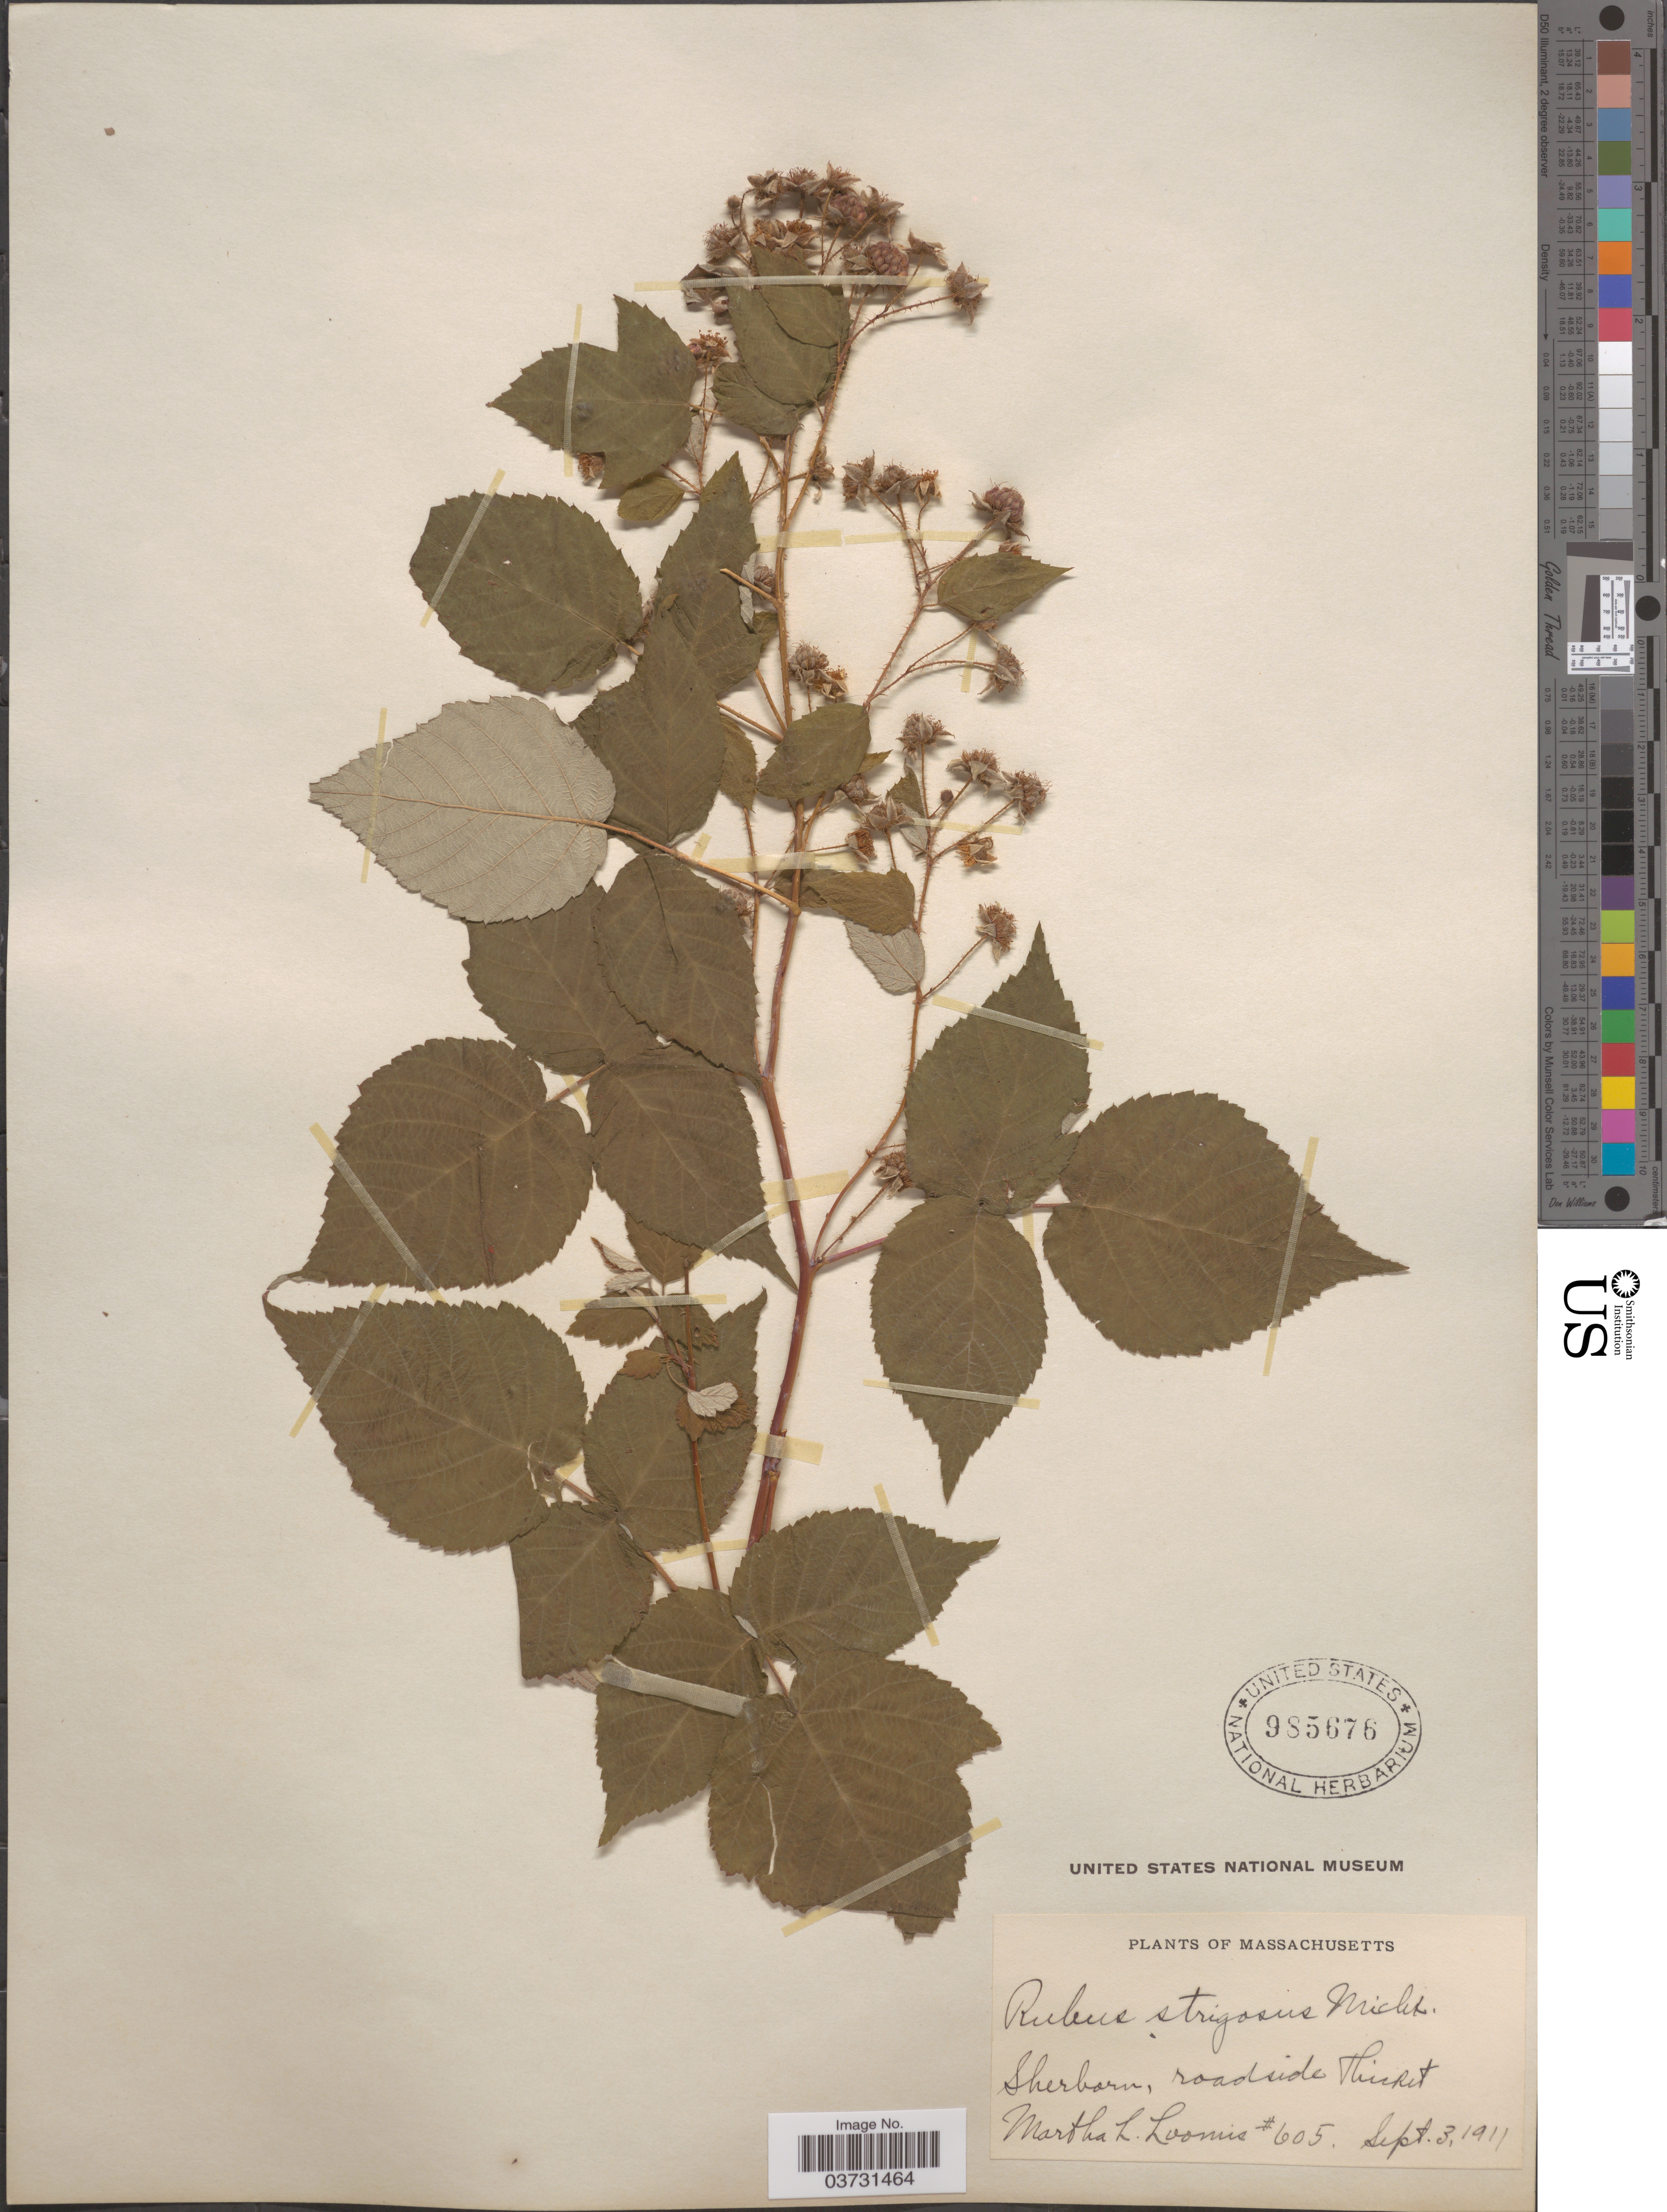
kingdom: Plantae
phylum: Tracheophyta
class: Magnoliopsida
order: Rosales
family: Rosaceae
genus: Rubus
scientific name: Rubus strigosus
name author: Michx.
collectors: M. L. Loomis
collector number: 605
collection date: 1911-09-03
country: United States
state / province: Massachusetts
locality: Sherborn, roadside thicket.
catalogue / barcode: US 985676